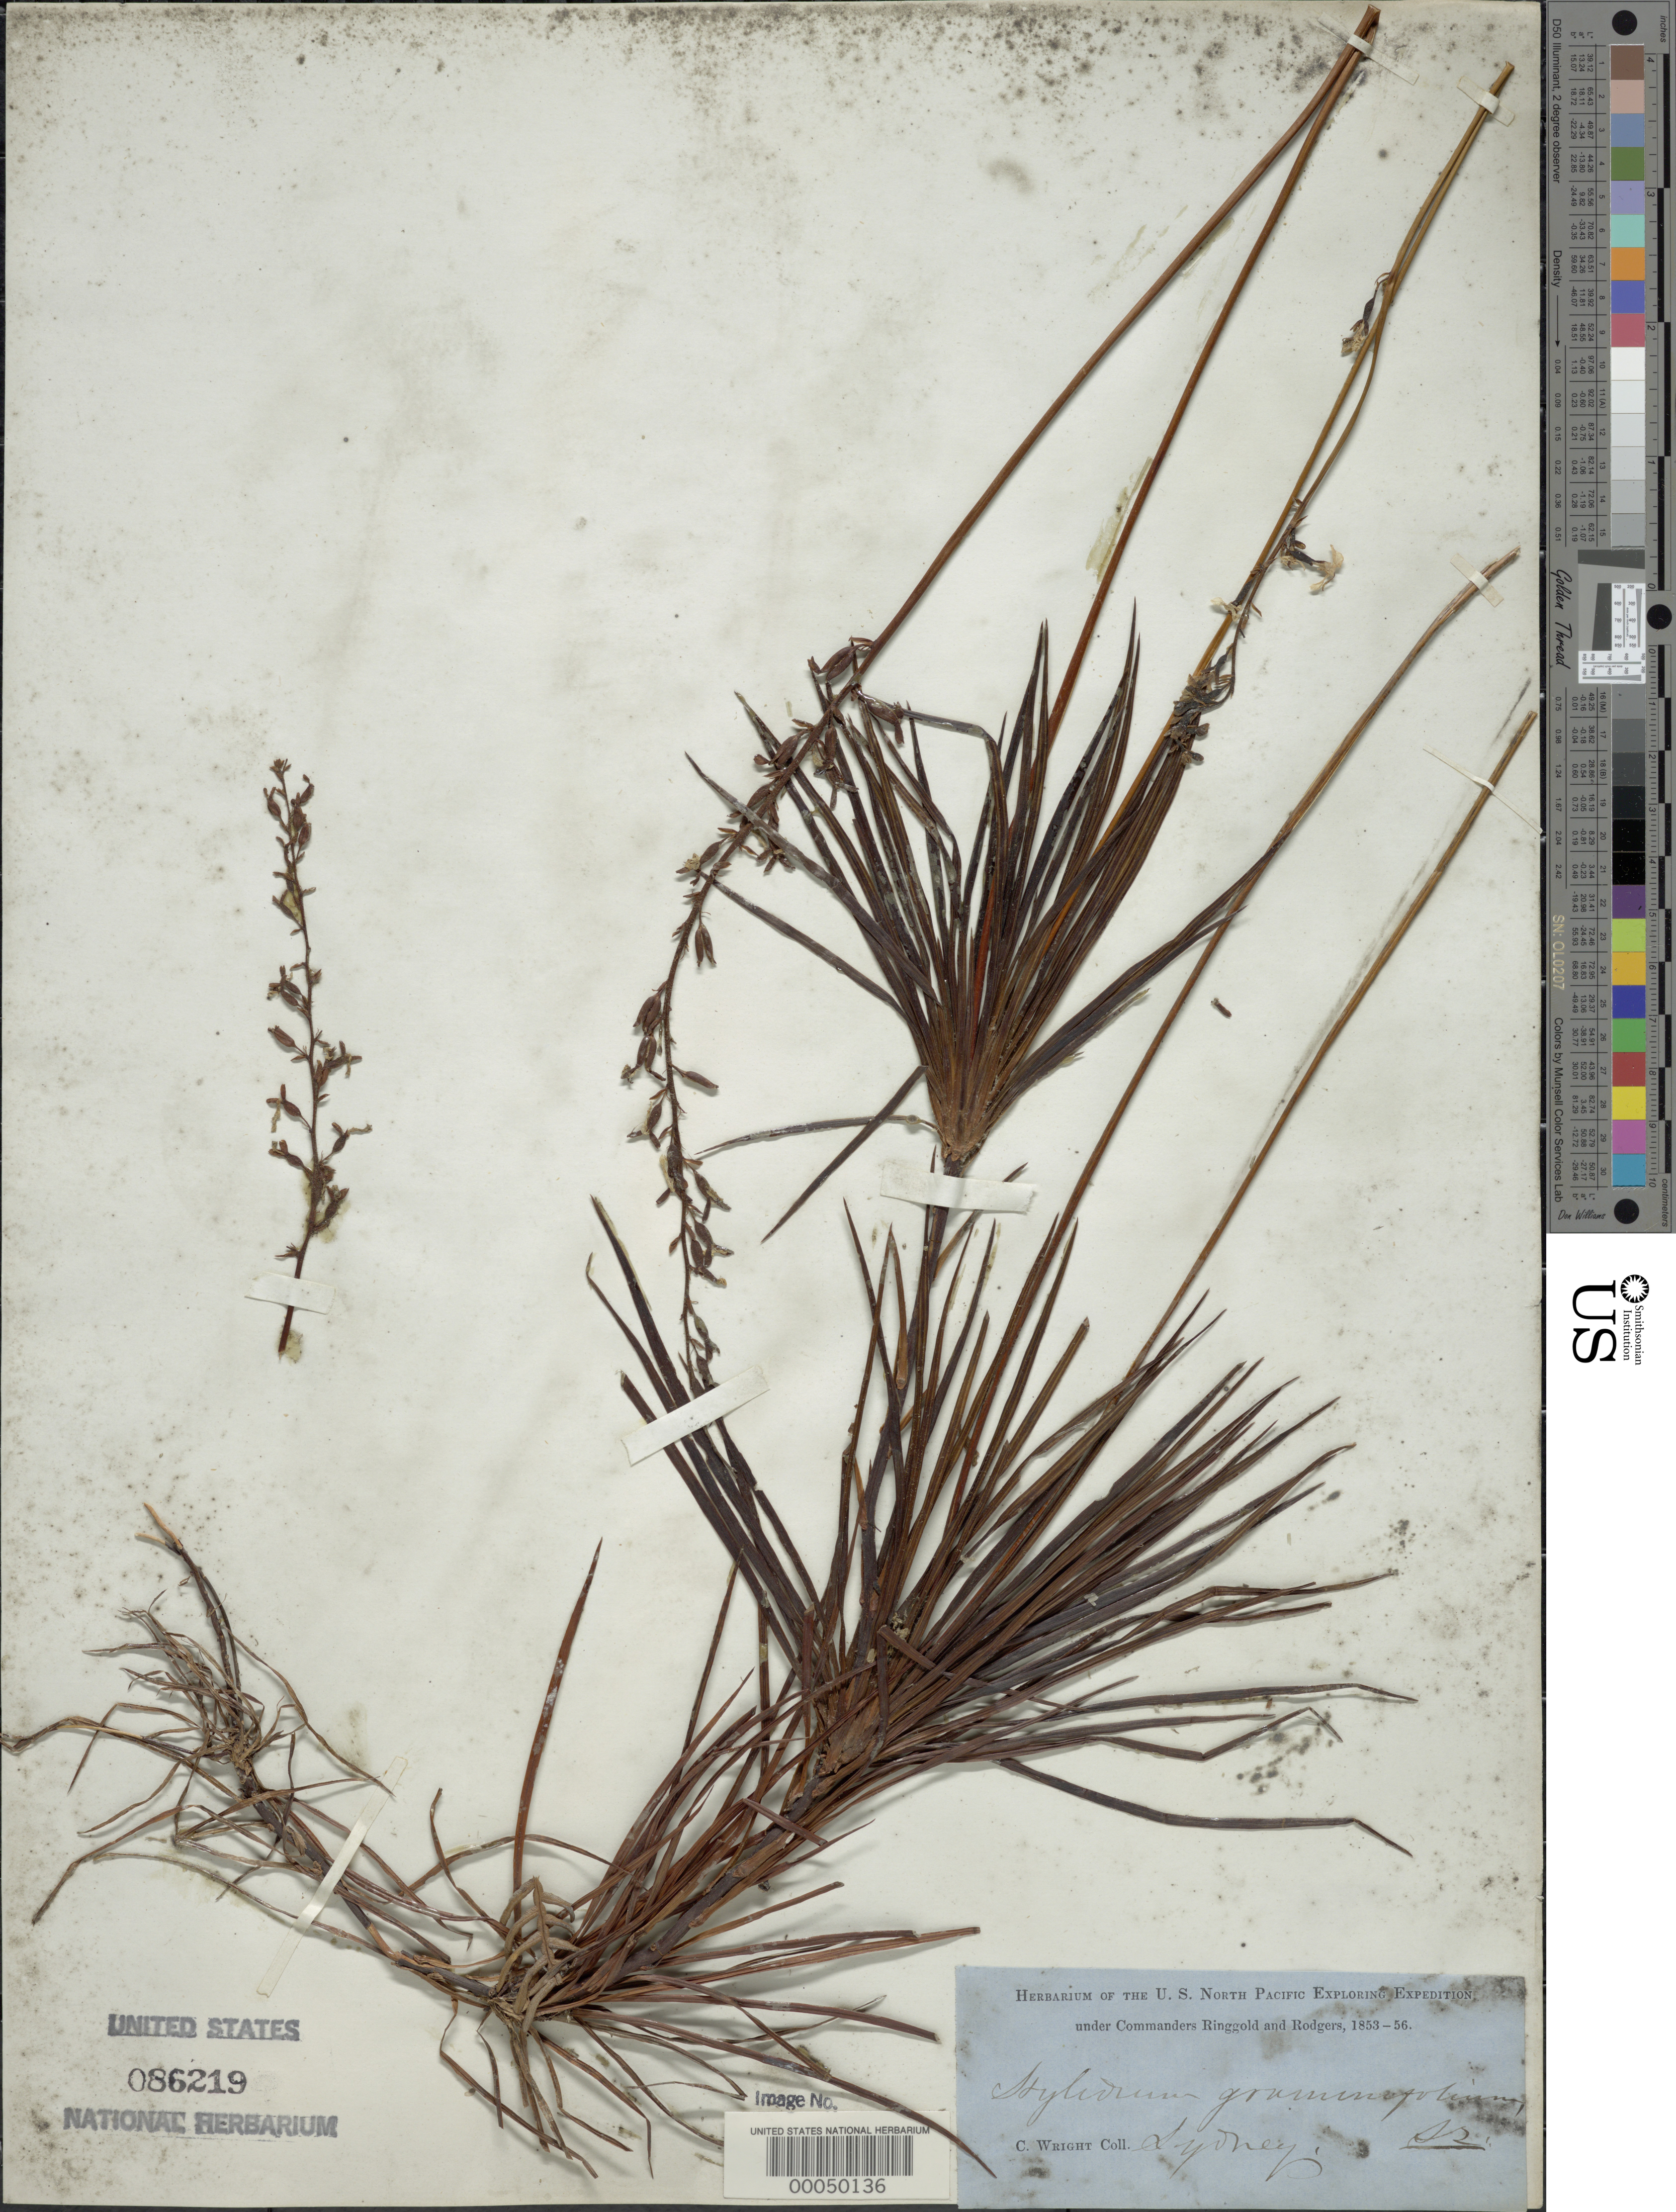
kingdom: Plantae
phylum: Tracheophyta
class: Magnoliopsida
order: Asterales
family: Stylidiaceae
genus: Stylidium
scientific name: Stylidium graminifolium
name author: Sw. ex Willd.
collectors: C. Wright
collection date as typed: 1853 to -- -- 1856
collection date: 1853/1856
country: Australia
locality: Near sydney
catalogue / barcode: US 86219